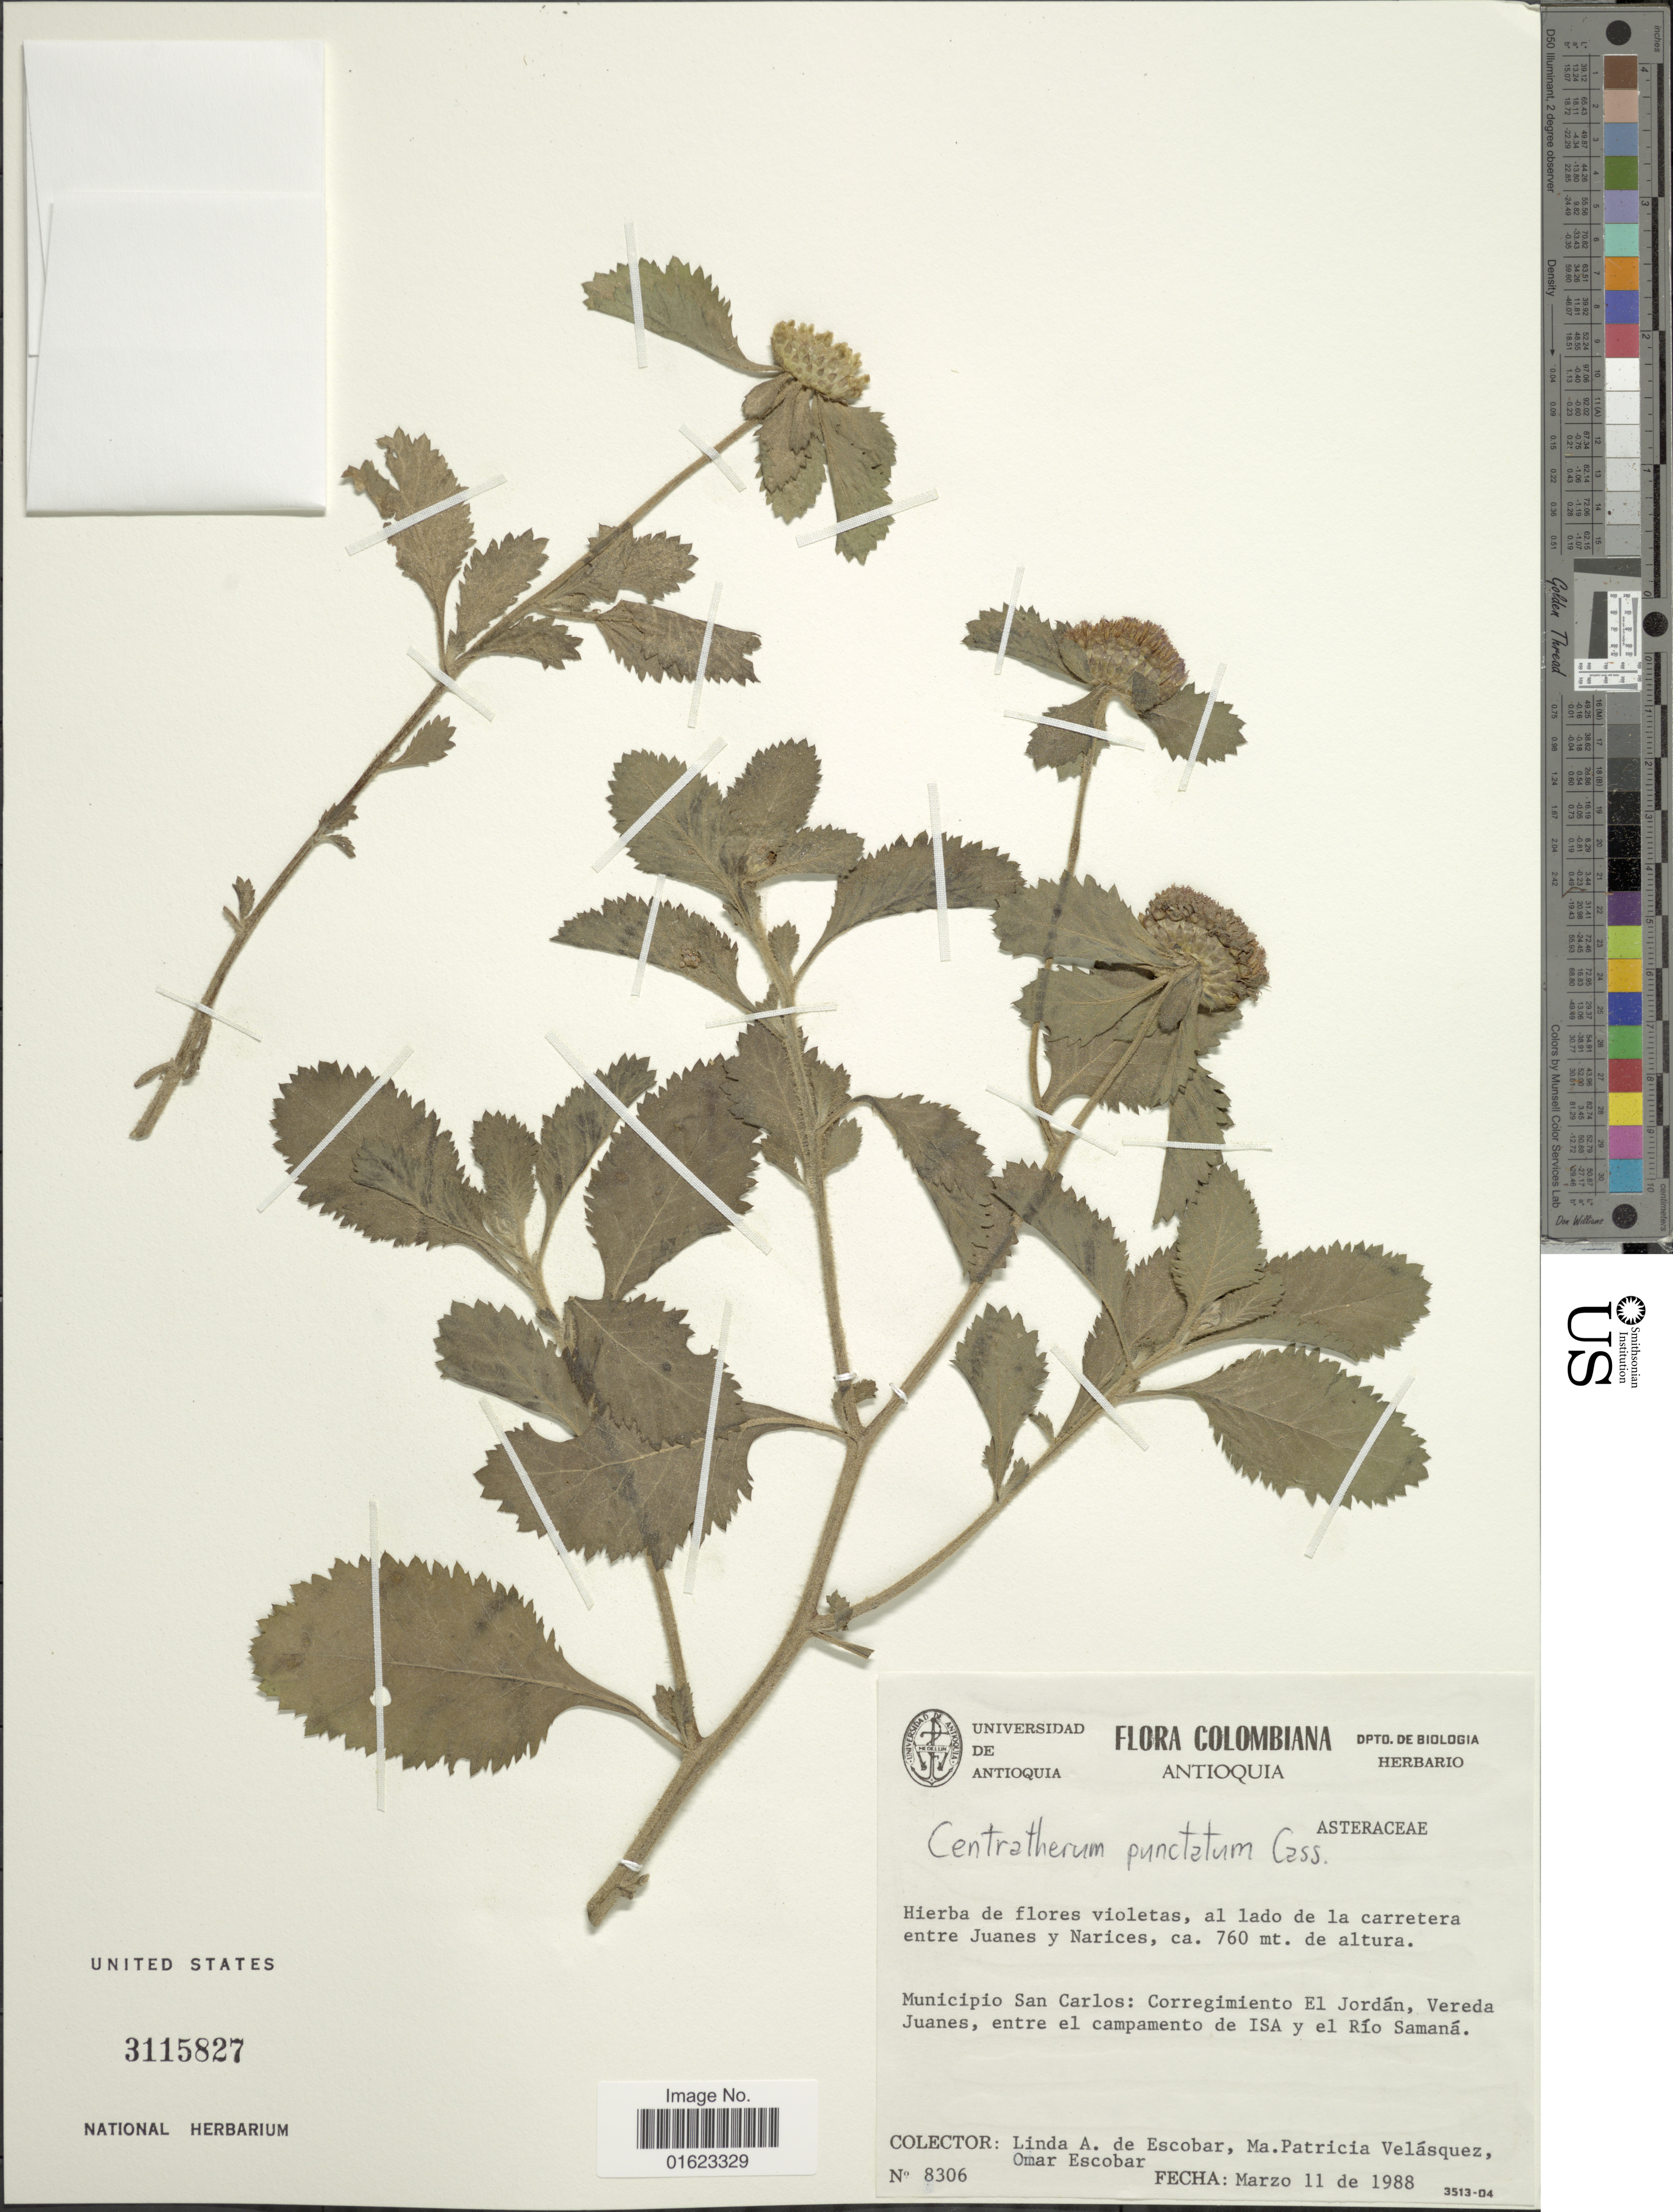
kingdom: Plantae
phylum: Tracheophyta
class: Magnoliopsida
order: Asterales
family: Asteraceae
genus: Centratherum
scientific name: Centratherum punctatum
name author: Cass.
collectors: L. K. de Escobar & M. P. Velásquez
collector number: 8306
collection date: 1988-03-11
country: Colombia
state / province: Antioquia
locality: Colombiana, Municipio San Carlos: Corregimiento El Jordan, Vereda Juanes,entre el campamento de ISA el Rio Samana,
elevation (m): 760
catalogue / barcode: US 3115827